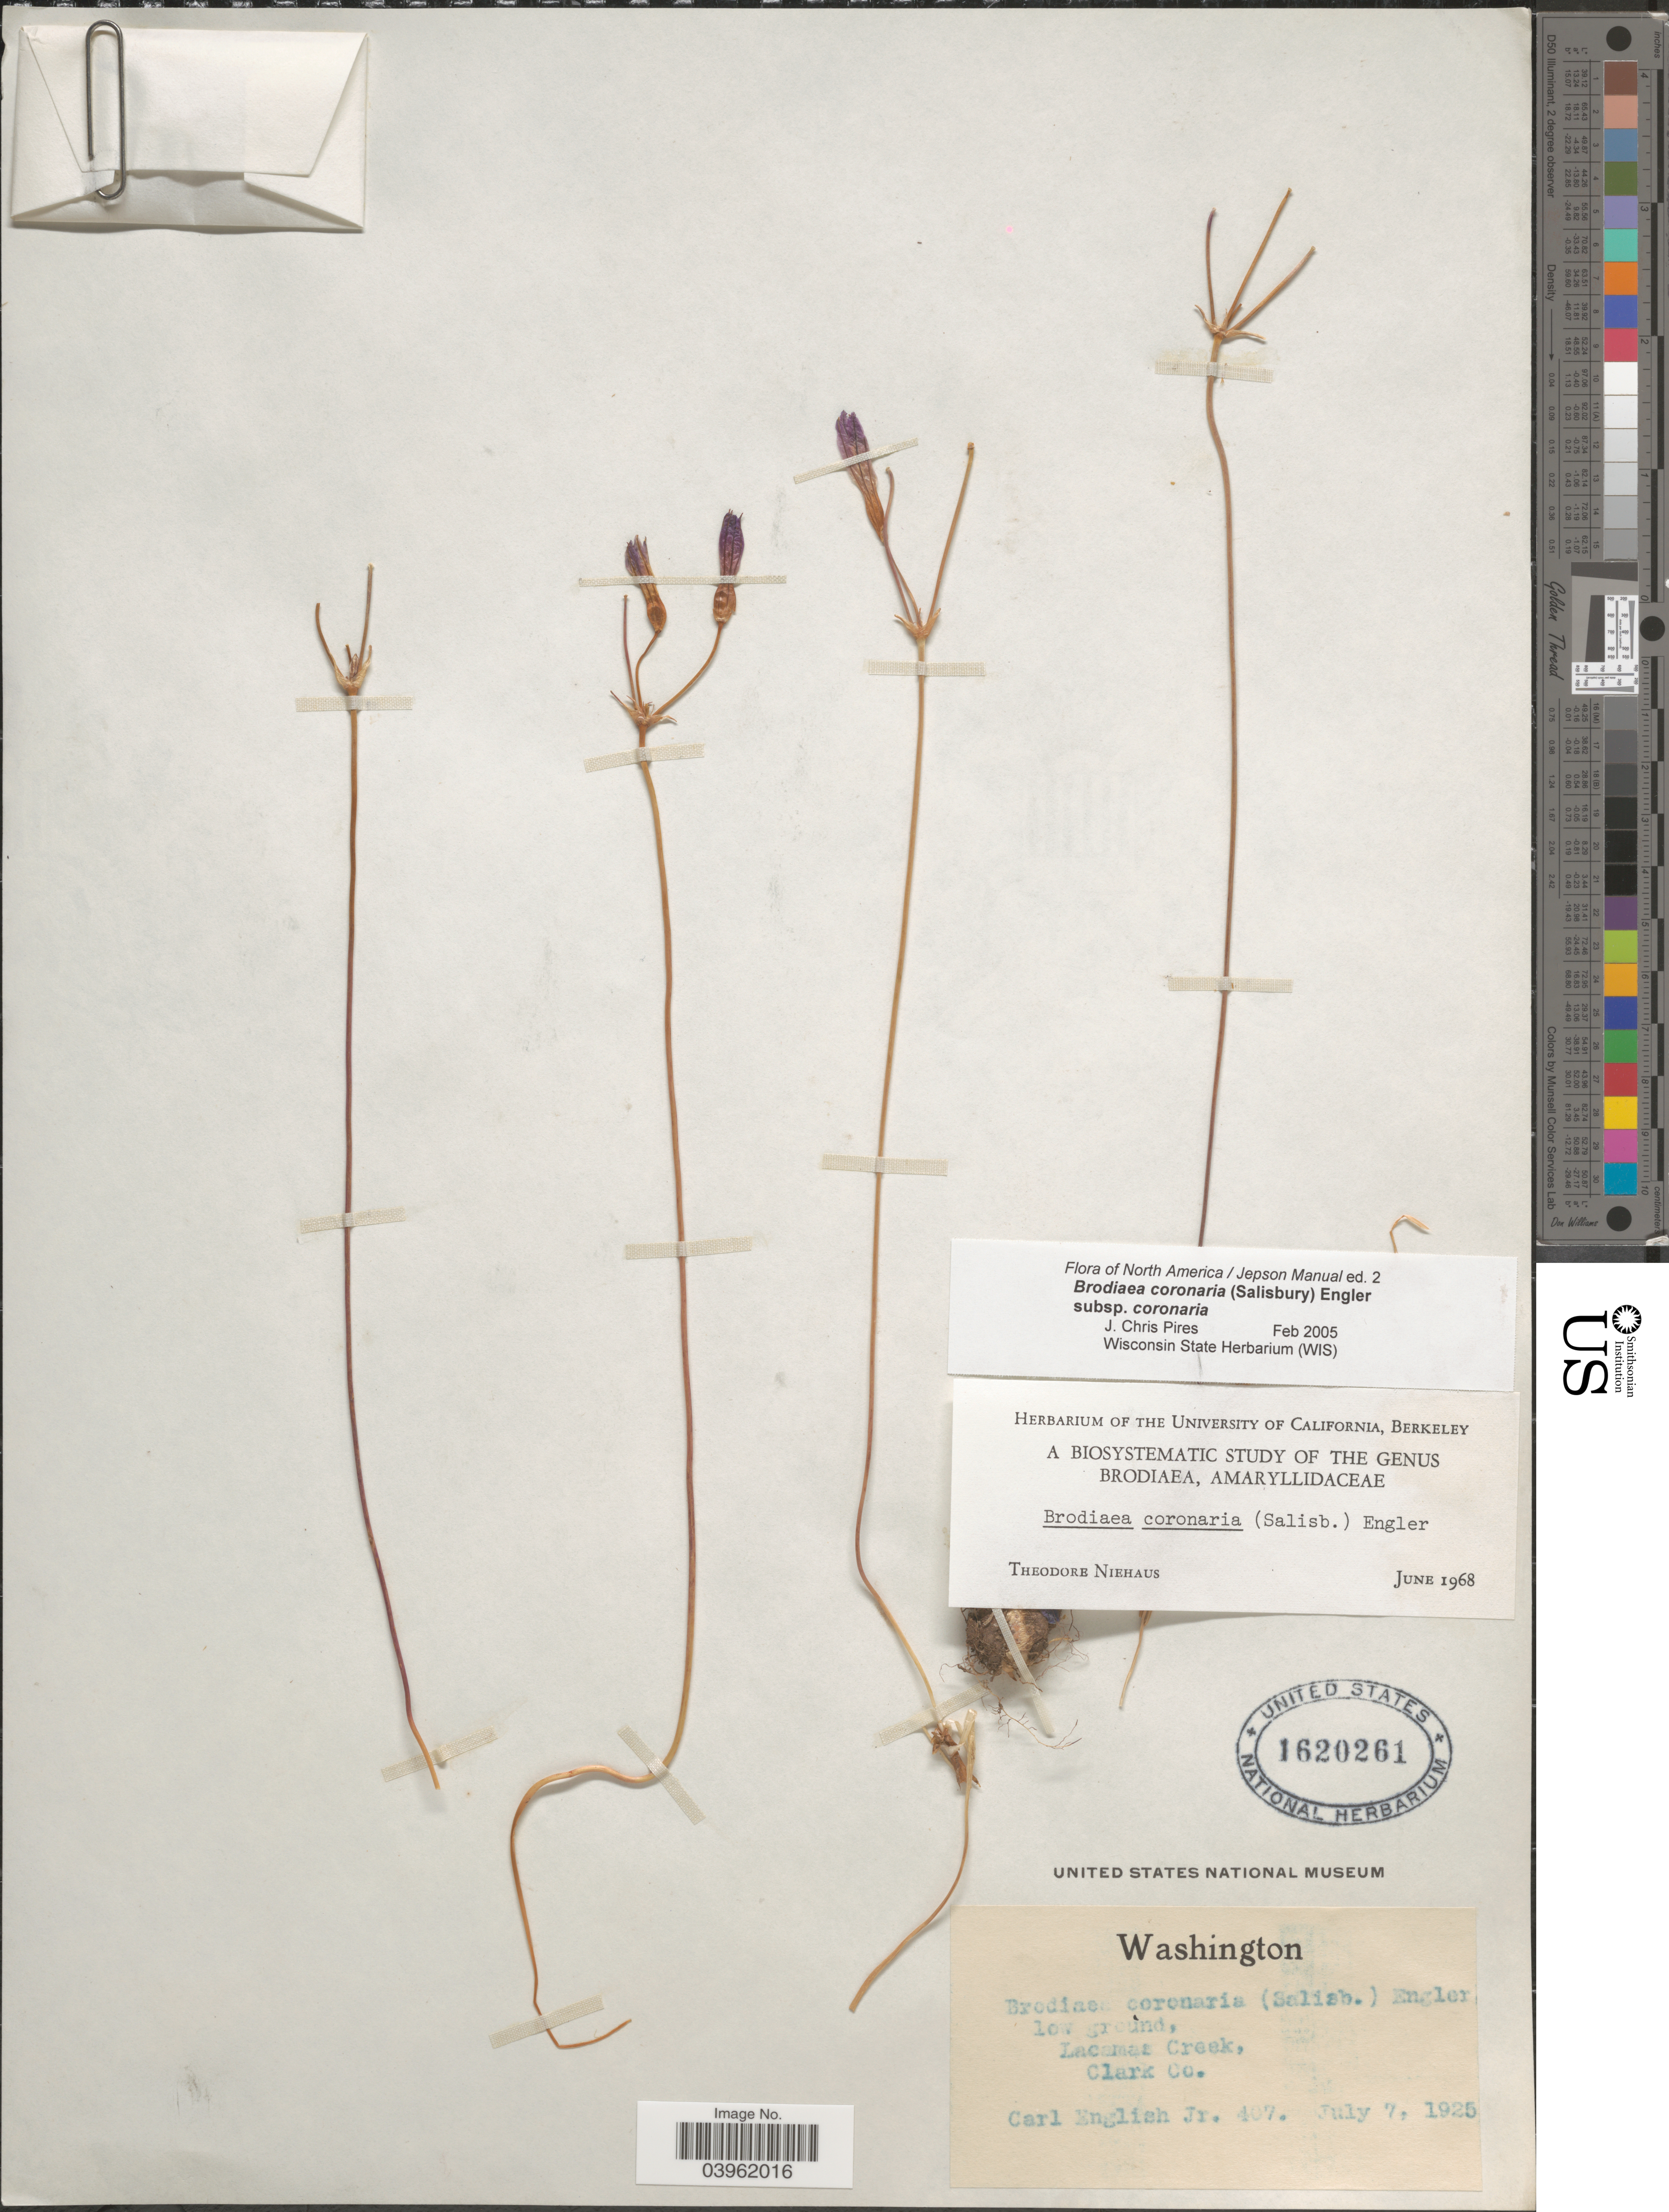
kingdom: Plantae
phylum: Tracheophyta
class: Liliopsida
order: Asparagales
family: Asparagaceae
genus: Brodiaea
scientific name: Brodiaea coronaria subsp. coronaria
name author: (Salisb.) Engl.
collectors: C. English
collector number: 407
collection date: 1925-07-07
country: United States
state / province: Washington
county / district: Clark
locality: Lacamas Creek, Clark Co.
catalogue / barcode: US 1620261